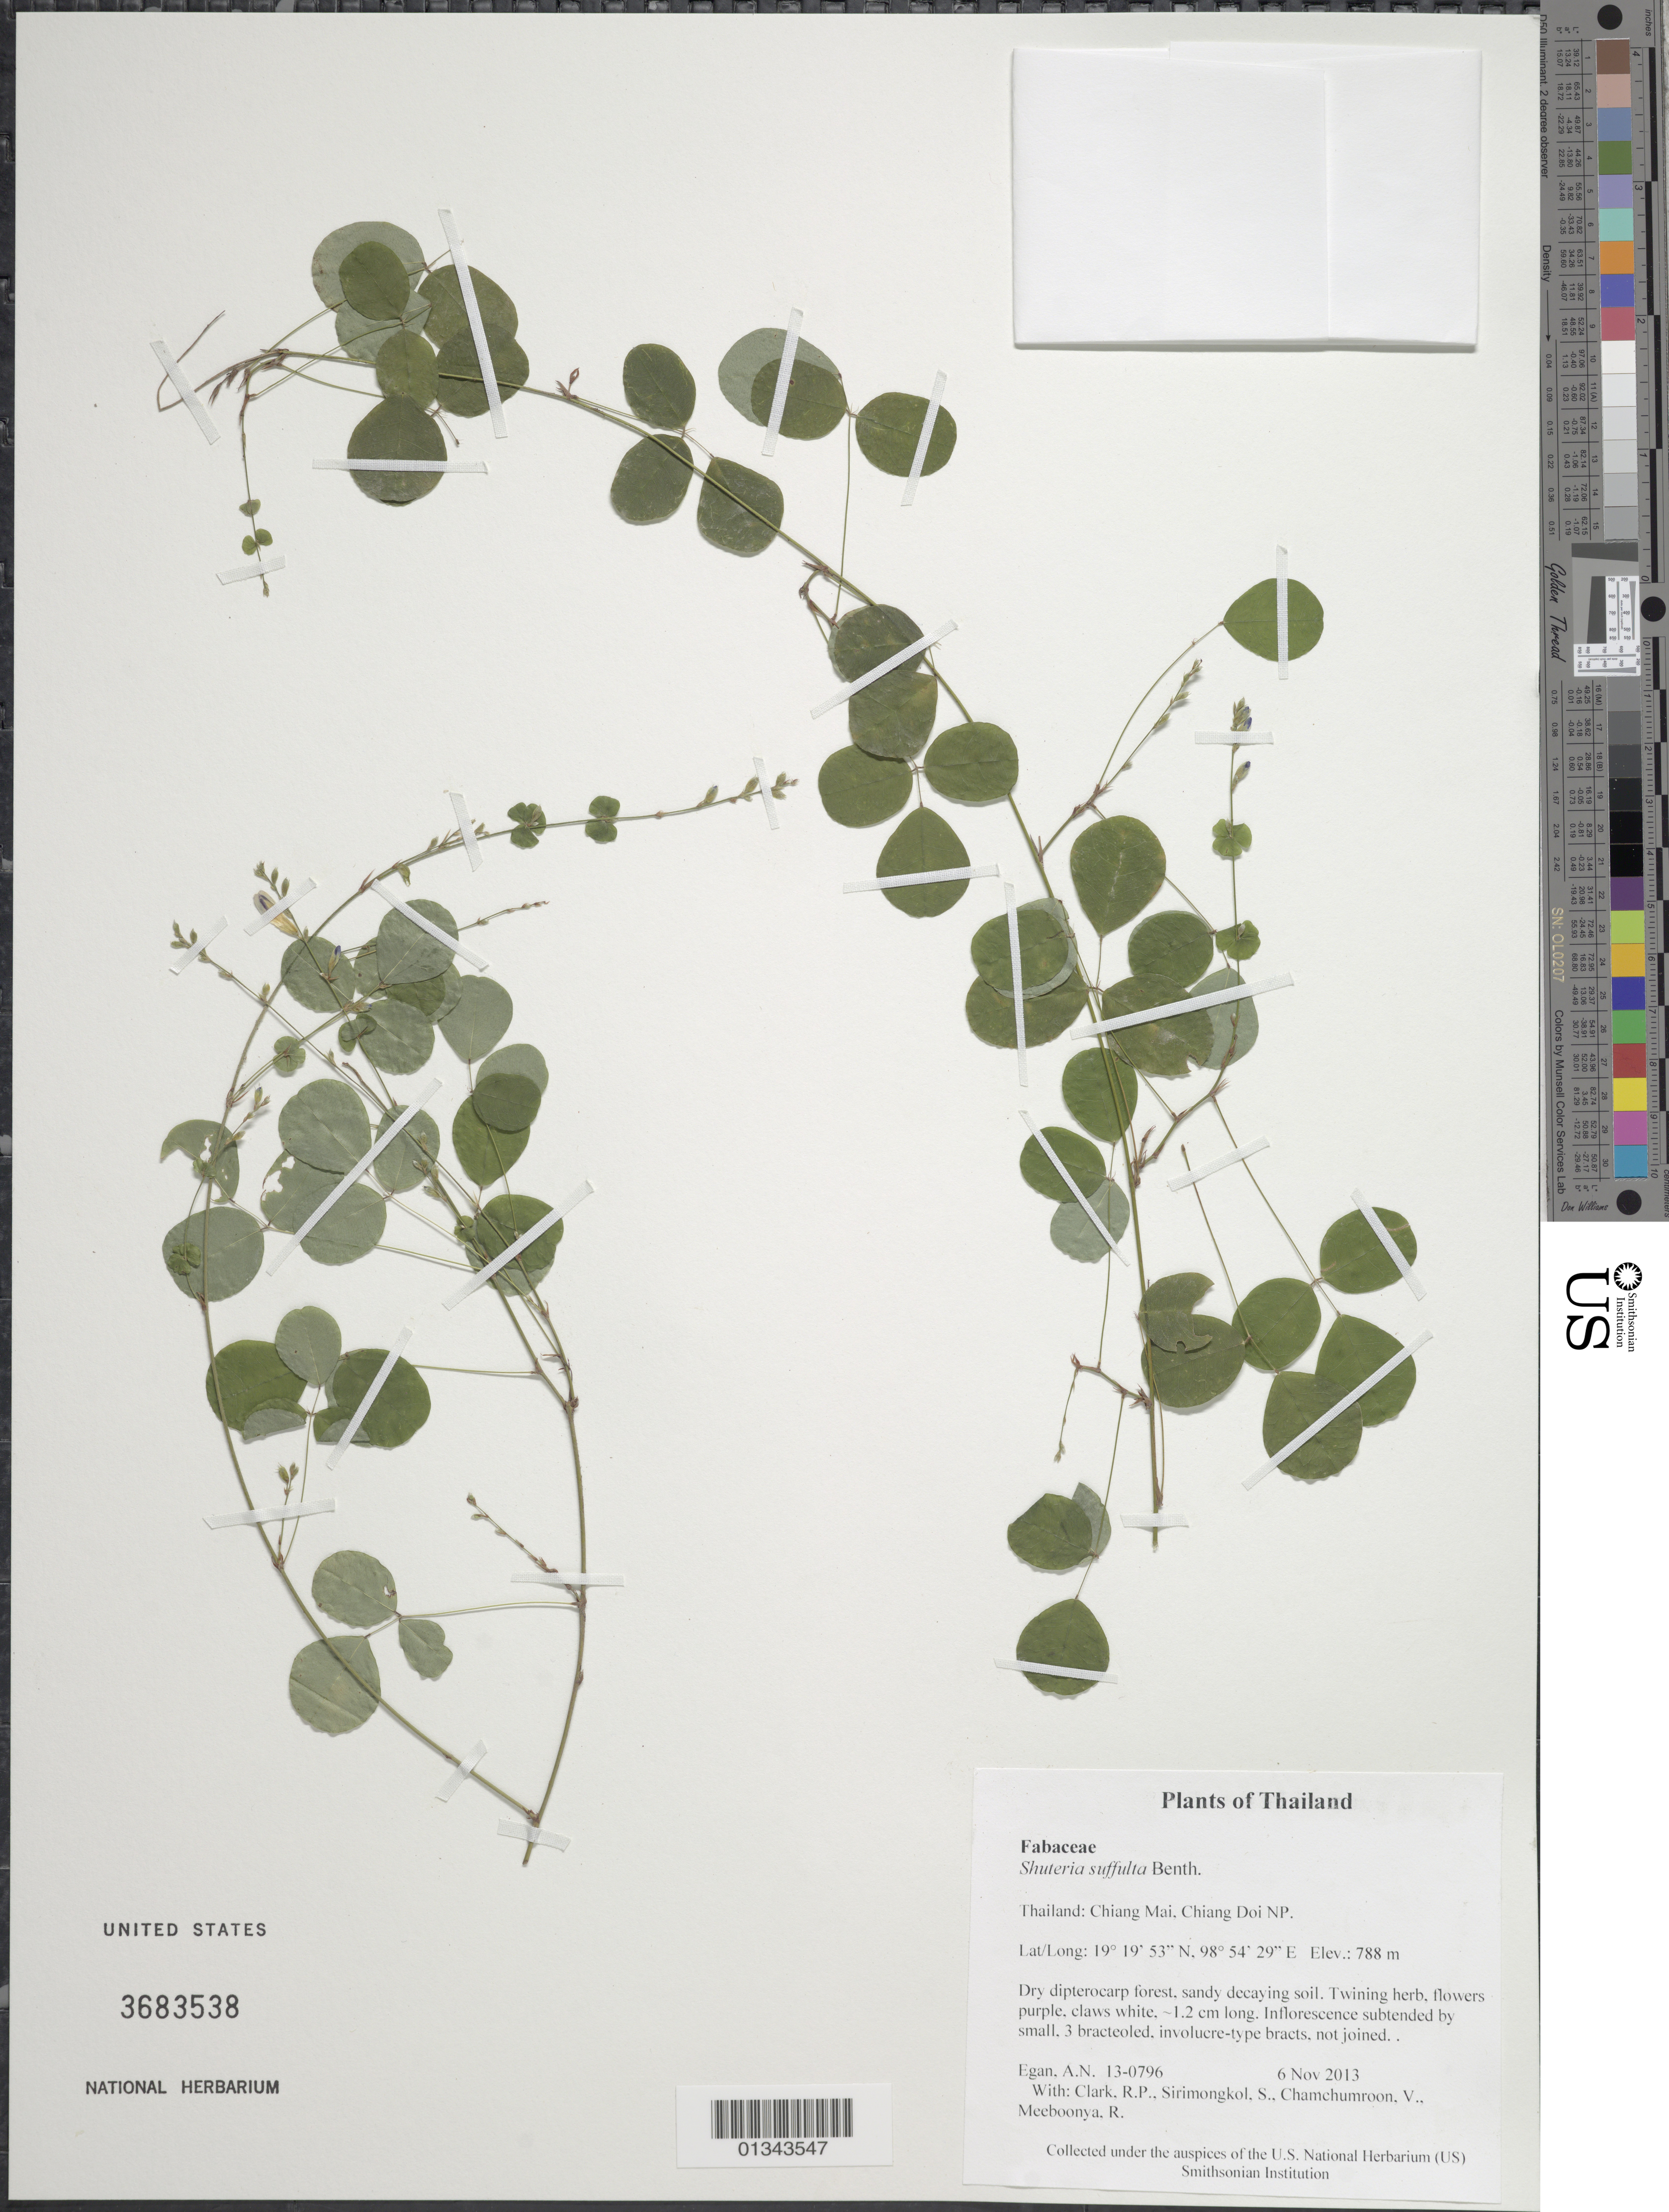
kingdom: Plantae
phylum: Tracheophyta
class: Magnoliopsida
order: Fabales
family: Fabaceae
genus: Shuteria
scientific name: Shuteria suffulta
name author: Benth.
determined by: Egan, Ashley N., (US), Smithsonian Institution - National Museum of Natural History (UNITED STATES)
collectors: A. N. Egan, R. P. Clark, S. Sirimongkol, V. Chamchumroon & R. Meeboonya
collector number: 13-0796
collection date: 2013-11-06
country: Thailand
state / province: Chiang Mai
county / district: Mueang Chiang Mai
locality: Chiang Doi NP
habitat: Dry dipterocarp forest, sandy decaying soil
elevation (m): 788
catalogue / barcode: US 3683538